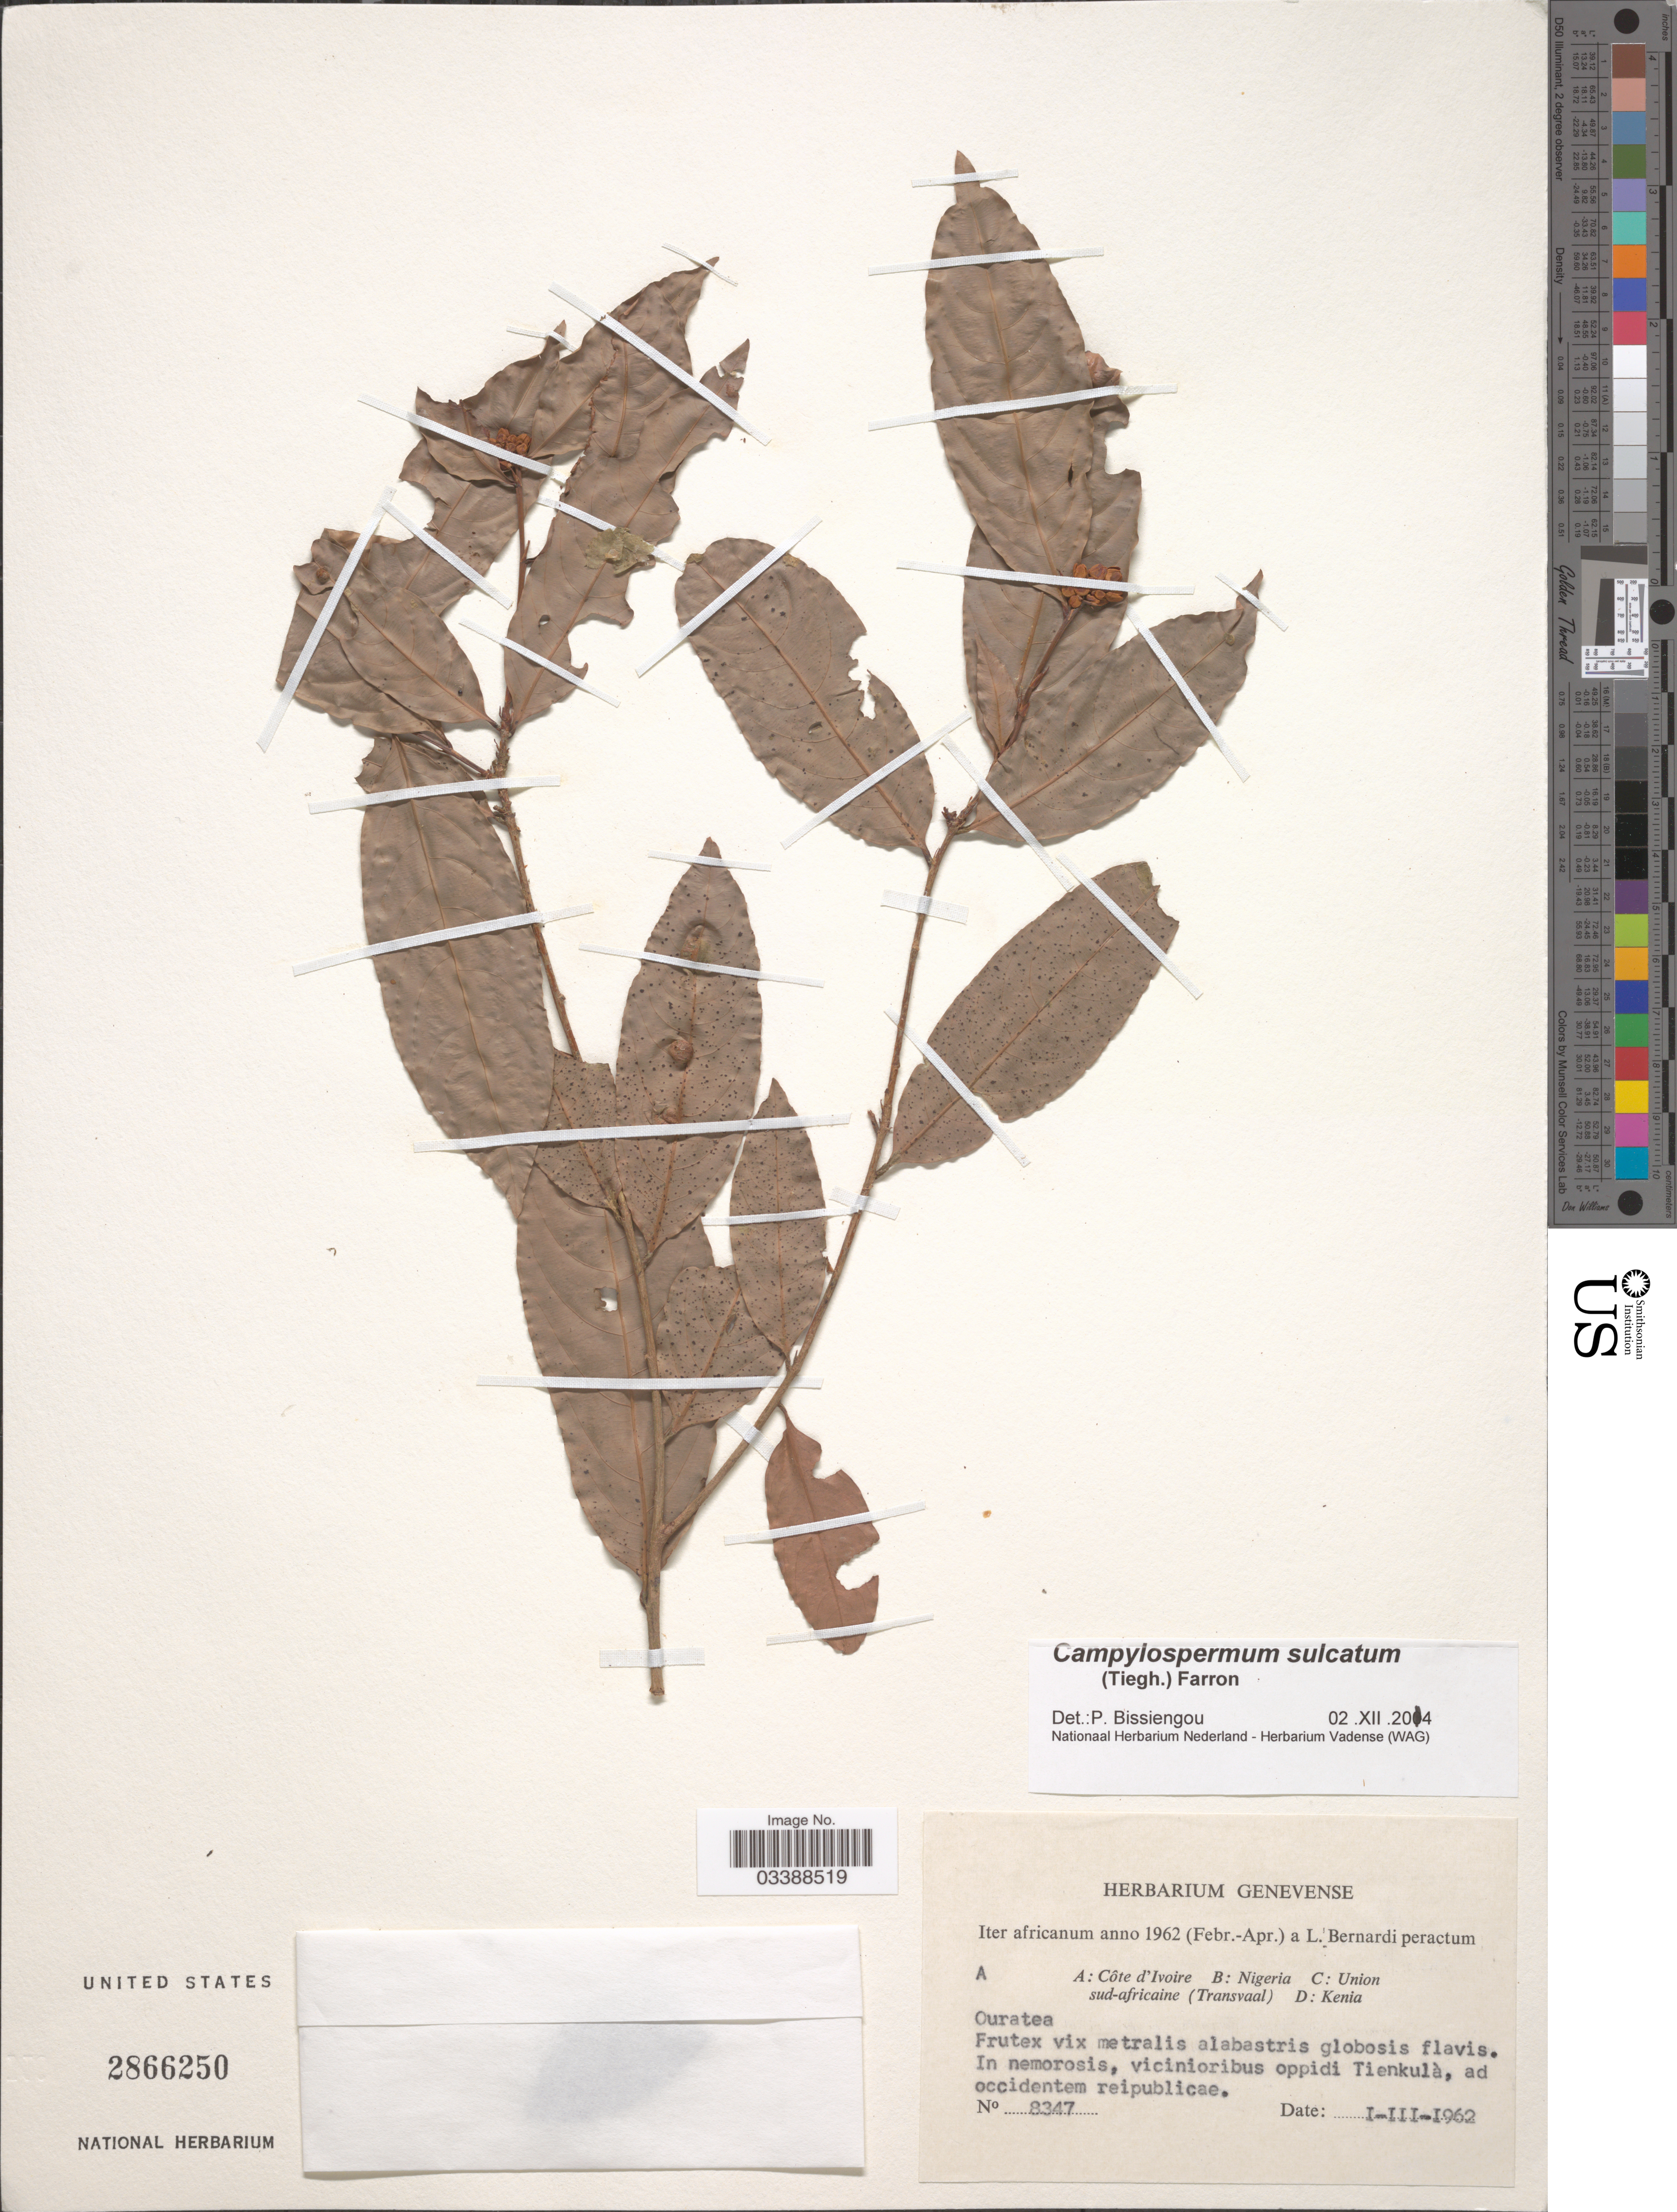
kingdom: Plantae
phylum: Tracheophyta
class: Magnoliopsida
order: Malpighiales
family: Ochnaceae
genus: Campylospermum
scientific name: Campylospermum sulcatum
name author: (Tiegh.) Farron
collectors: L. Bernardi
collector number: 8347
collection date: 1962-03-01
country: Ivory Coast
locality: Côte d'Ivoire. In nemorosis, vicinioribus oppidi Tienkulà, ad occidentem reipublicae.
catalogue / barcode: US 2866250